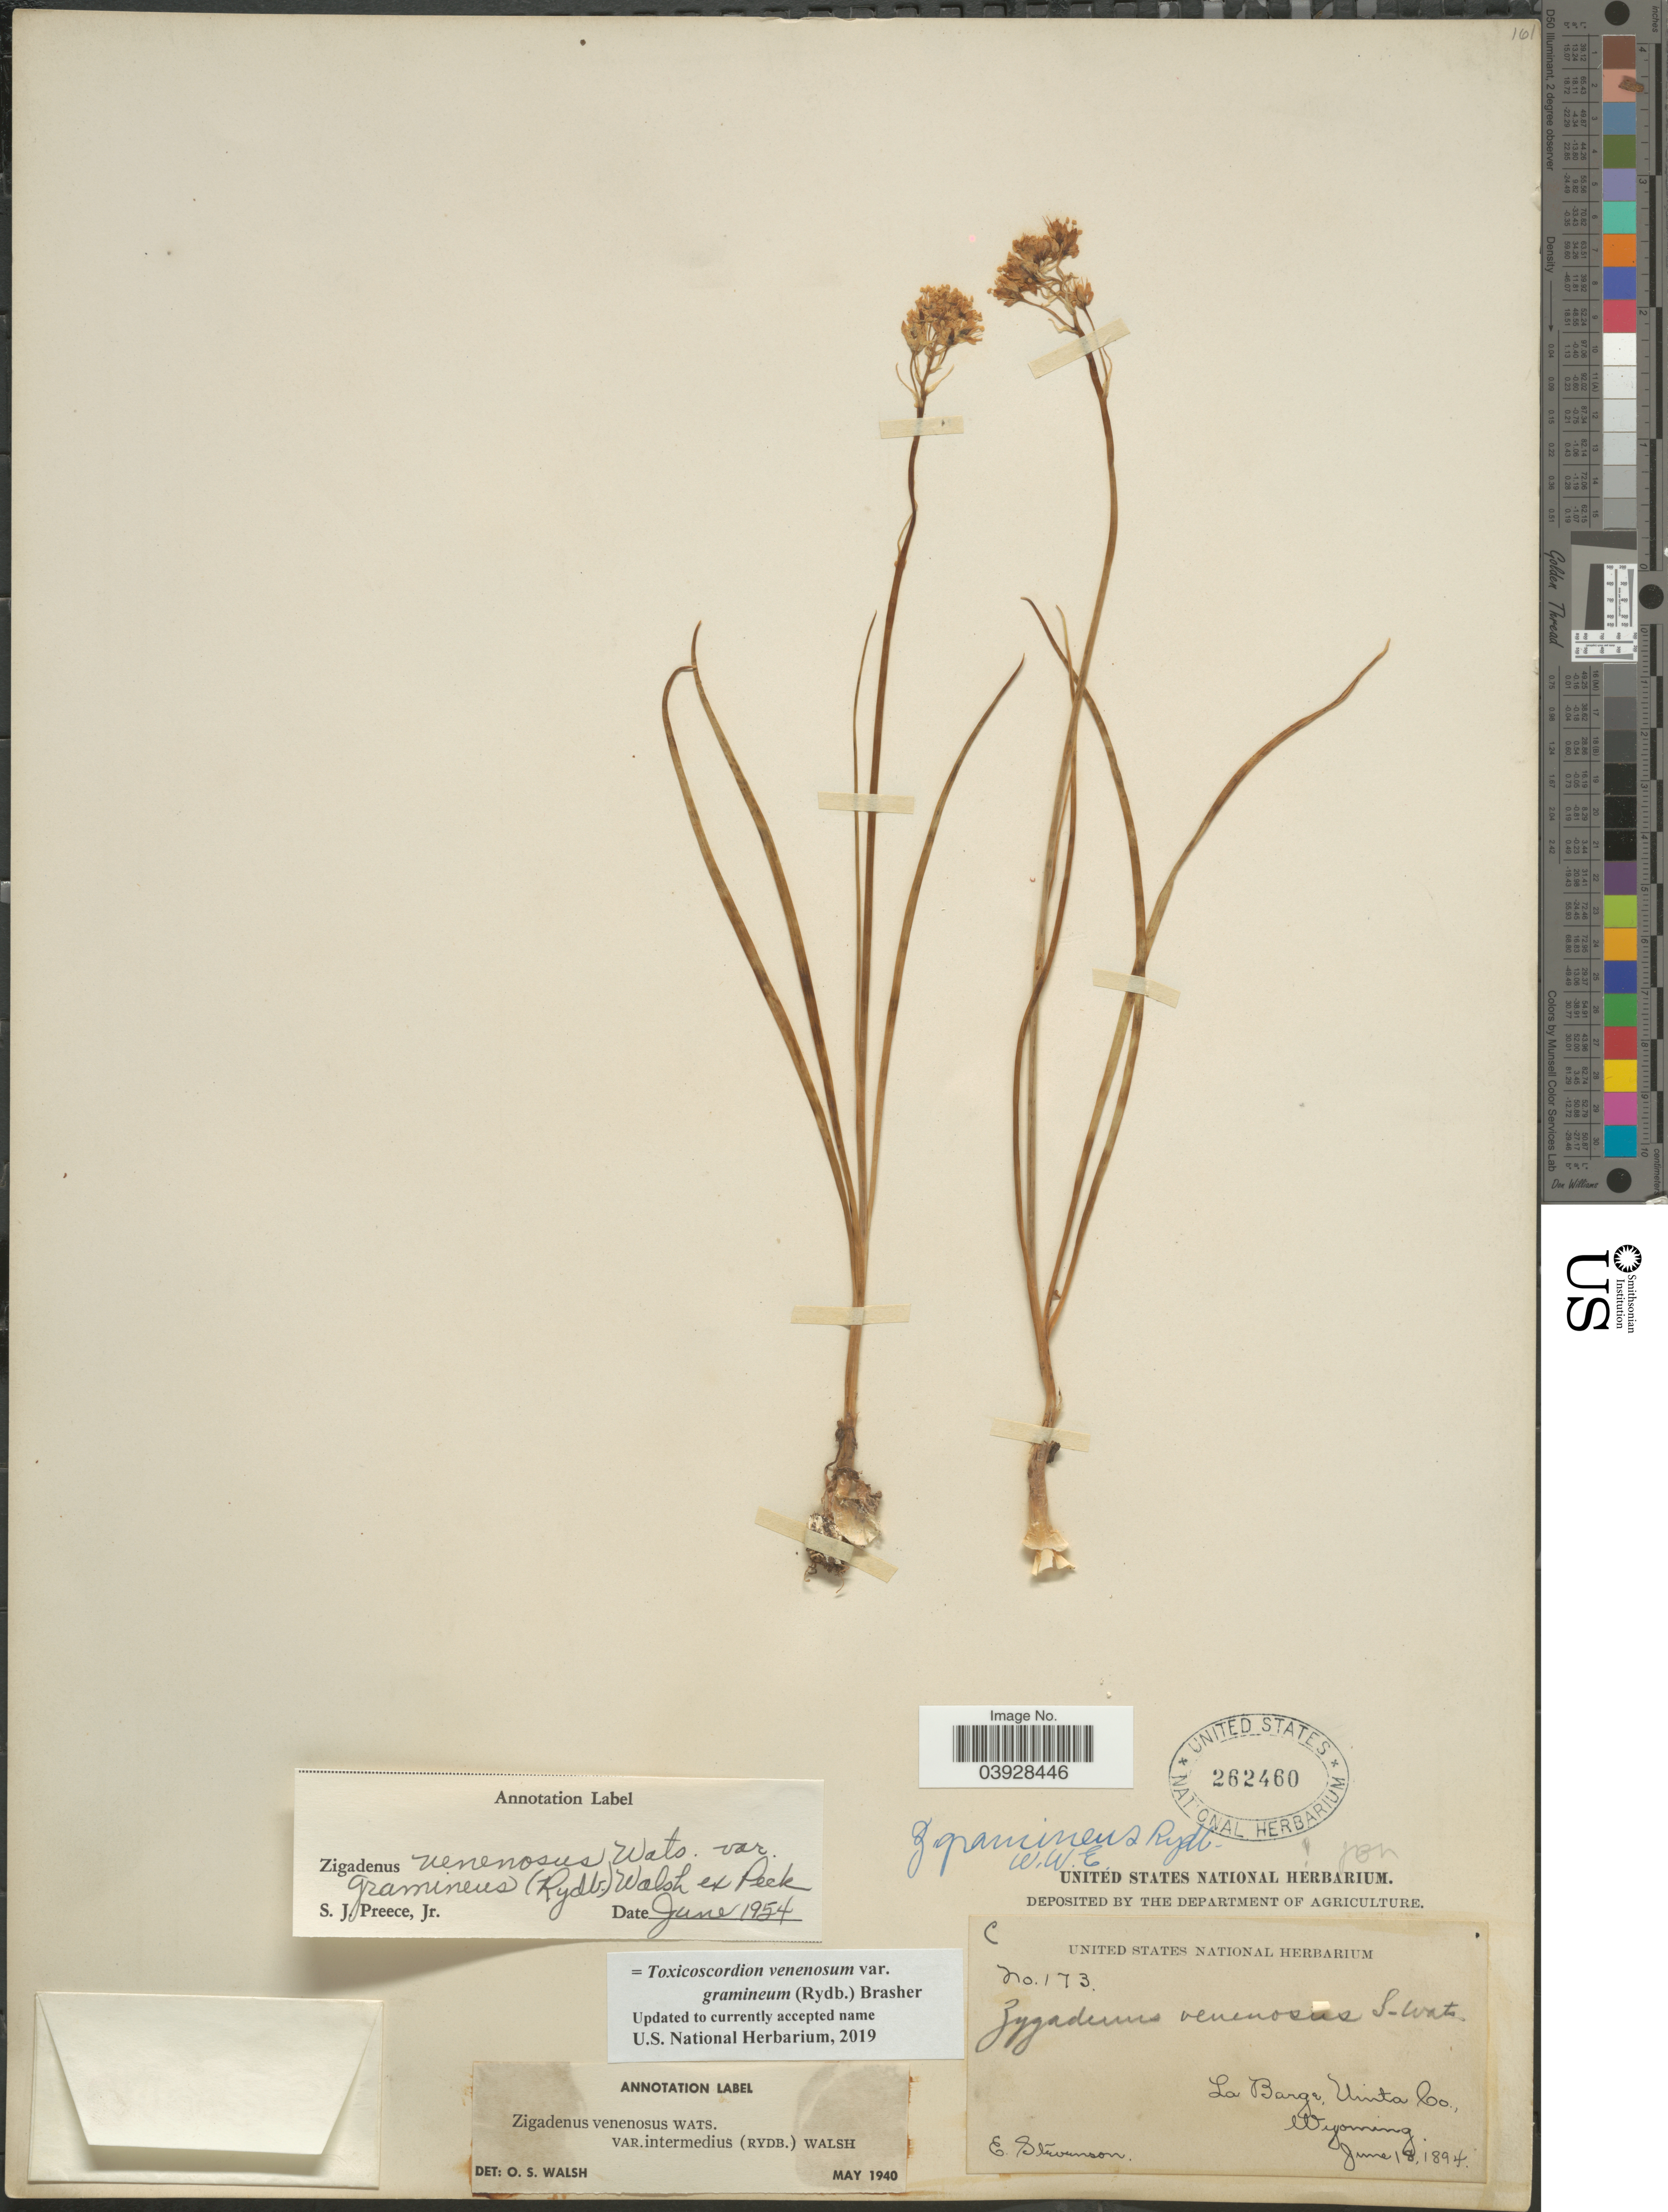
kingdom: Plantae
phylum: Tracheophyta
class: Liliopsida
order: Liliales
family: Melanthiaceae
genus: Toxicoscordion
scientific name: Toxicoscordion venenosum var. gramineum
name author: (Rydb.) Brasher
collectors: E. Stevenson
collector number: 173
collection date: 1894-06-18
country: United States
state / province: Wyoming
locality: La Barge, Uinta Co.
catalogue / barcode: US 262460